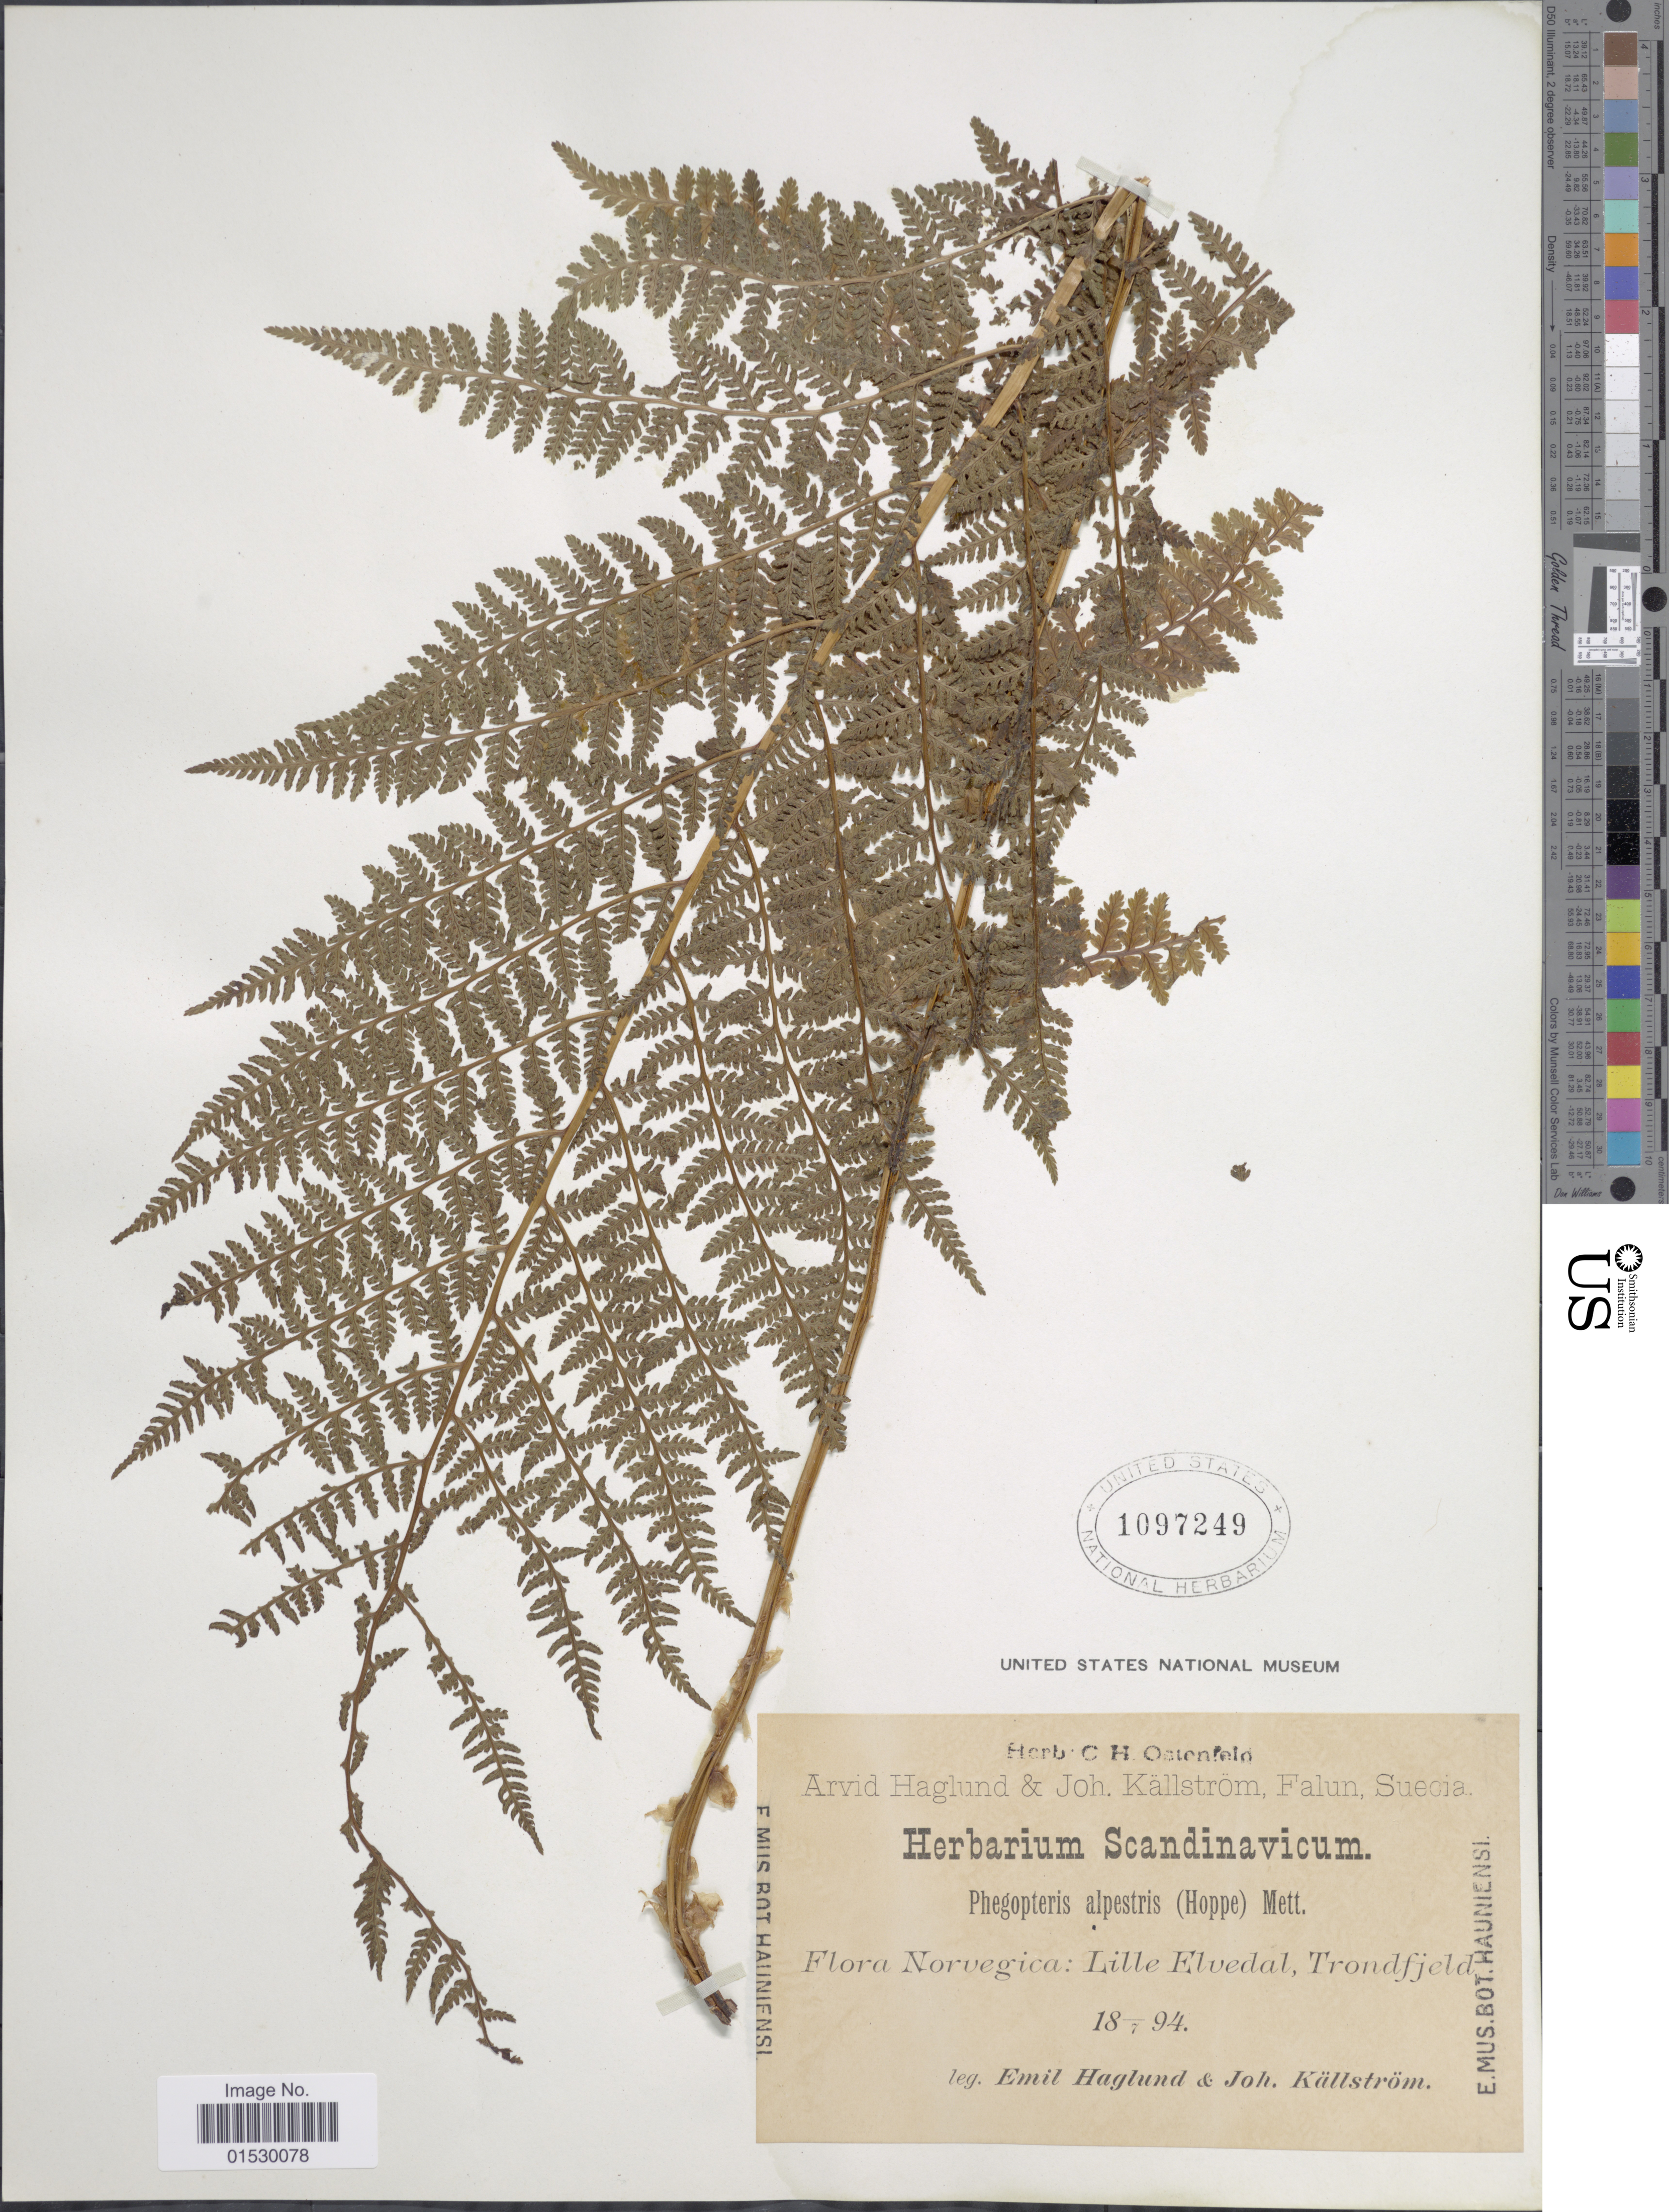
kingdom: Plantae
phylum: Tracheophyta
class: Polypodiopsida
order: Polypodiales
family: Athyriaceae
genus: Athyrium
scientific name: Athyrium alpestre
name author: (Hoppe) Rylands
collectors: E. Haglund & J. Källström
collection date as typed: Transcribed d/m/y: 18/7/94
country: Norway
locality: Norvegica: Lille Elvedal, Trondfield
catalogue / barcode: US 1097249